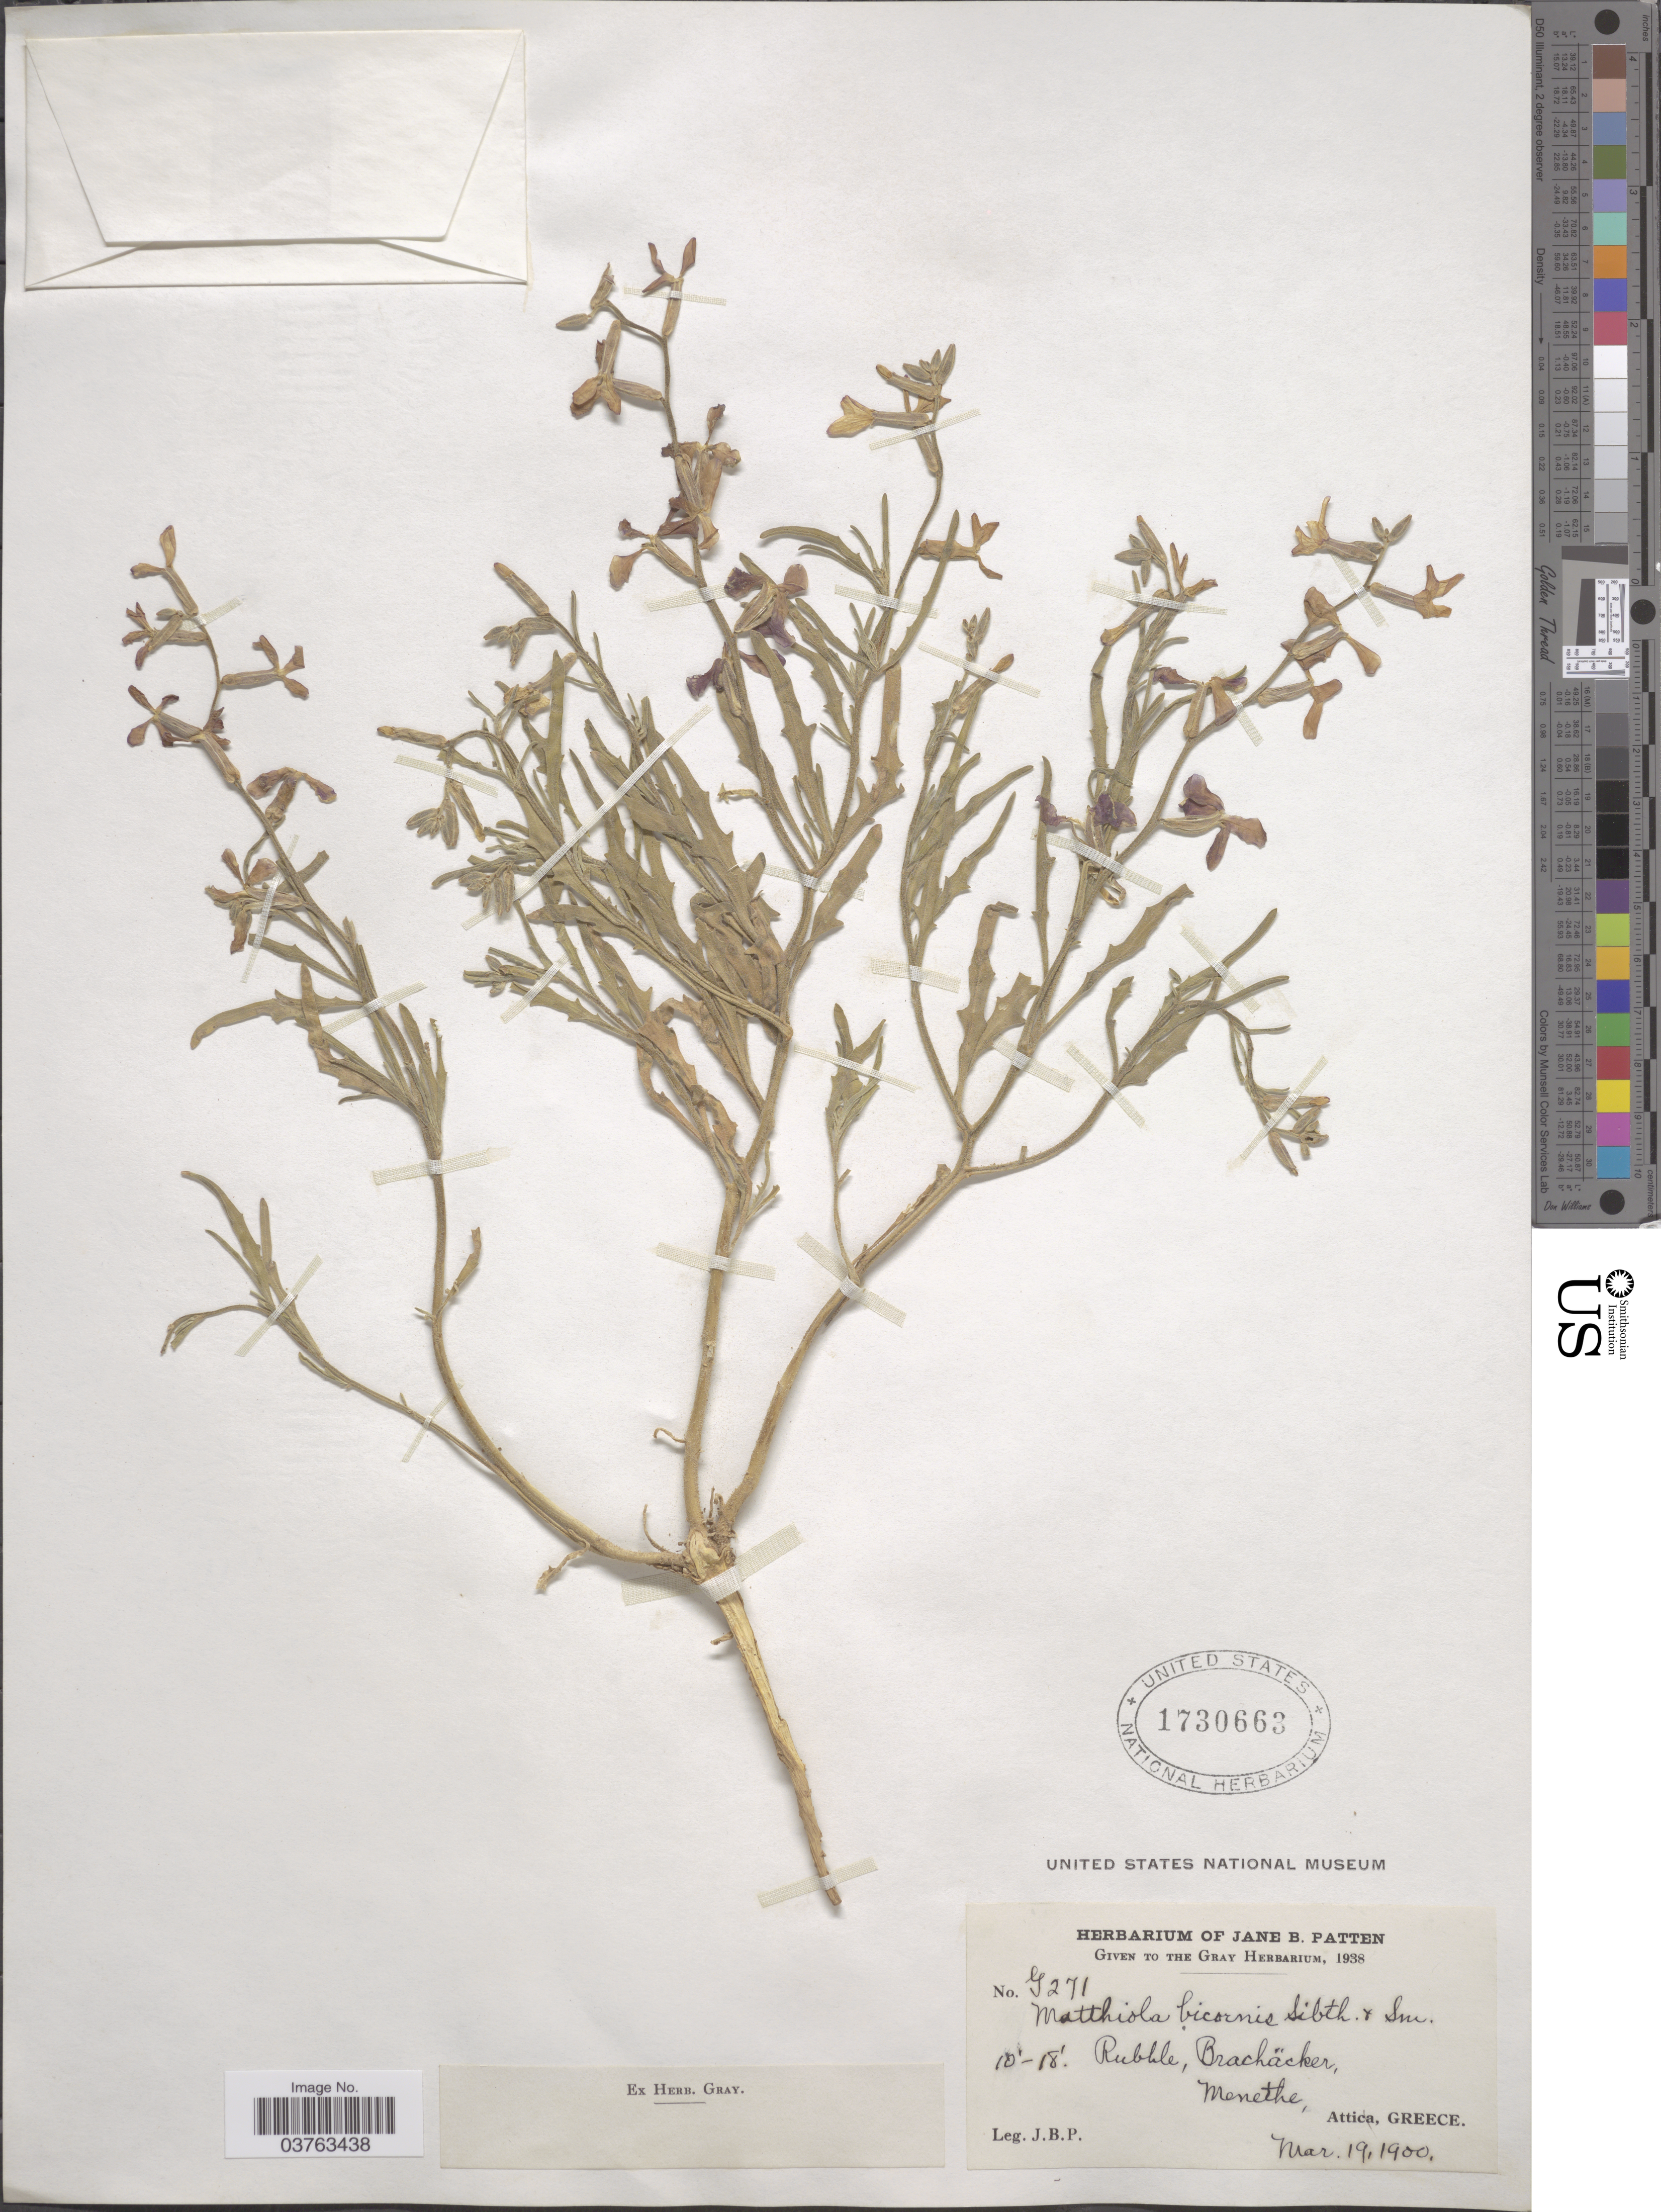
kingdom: Plantae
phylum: Tracheophyta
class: Magnoliopsida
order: Brassicales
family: Brassicaceae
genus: Matthiola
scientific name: Matthiola bicornis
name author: (Sm.) DC.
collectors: J. Patten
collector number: G271*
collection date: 1900-03-19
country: Greece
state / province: Attica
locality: Rubhle, Brachäcker, Menethe.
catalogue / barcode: US 1730663